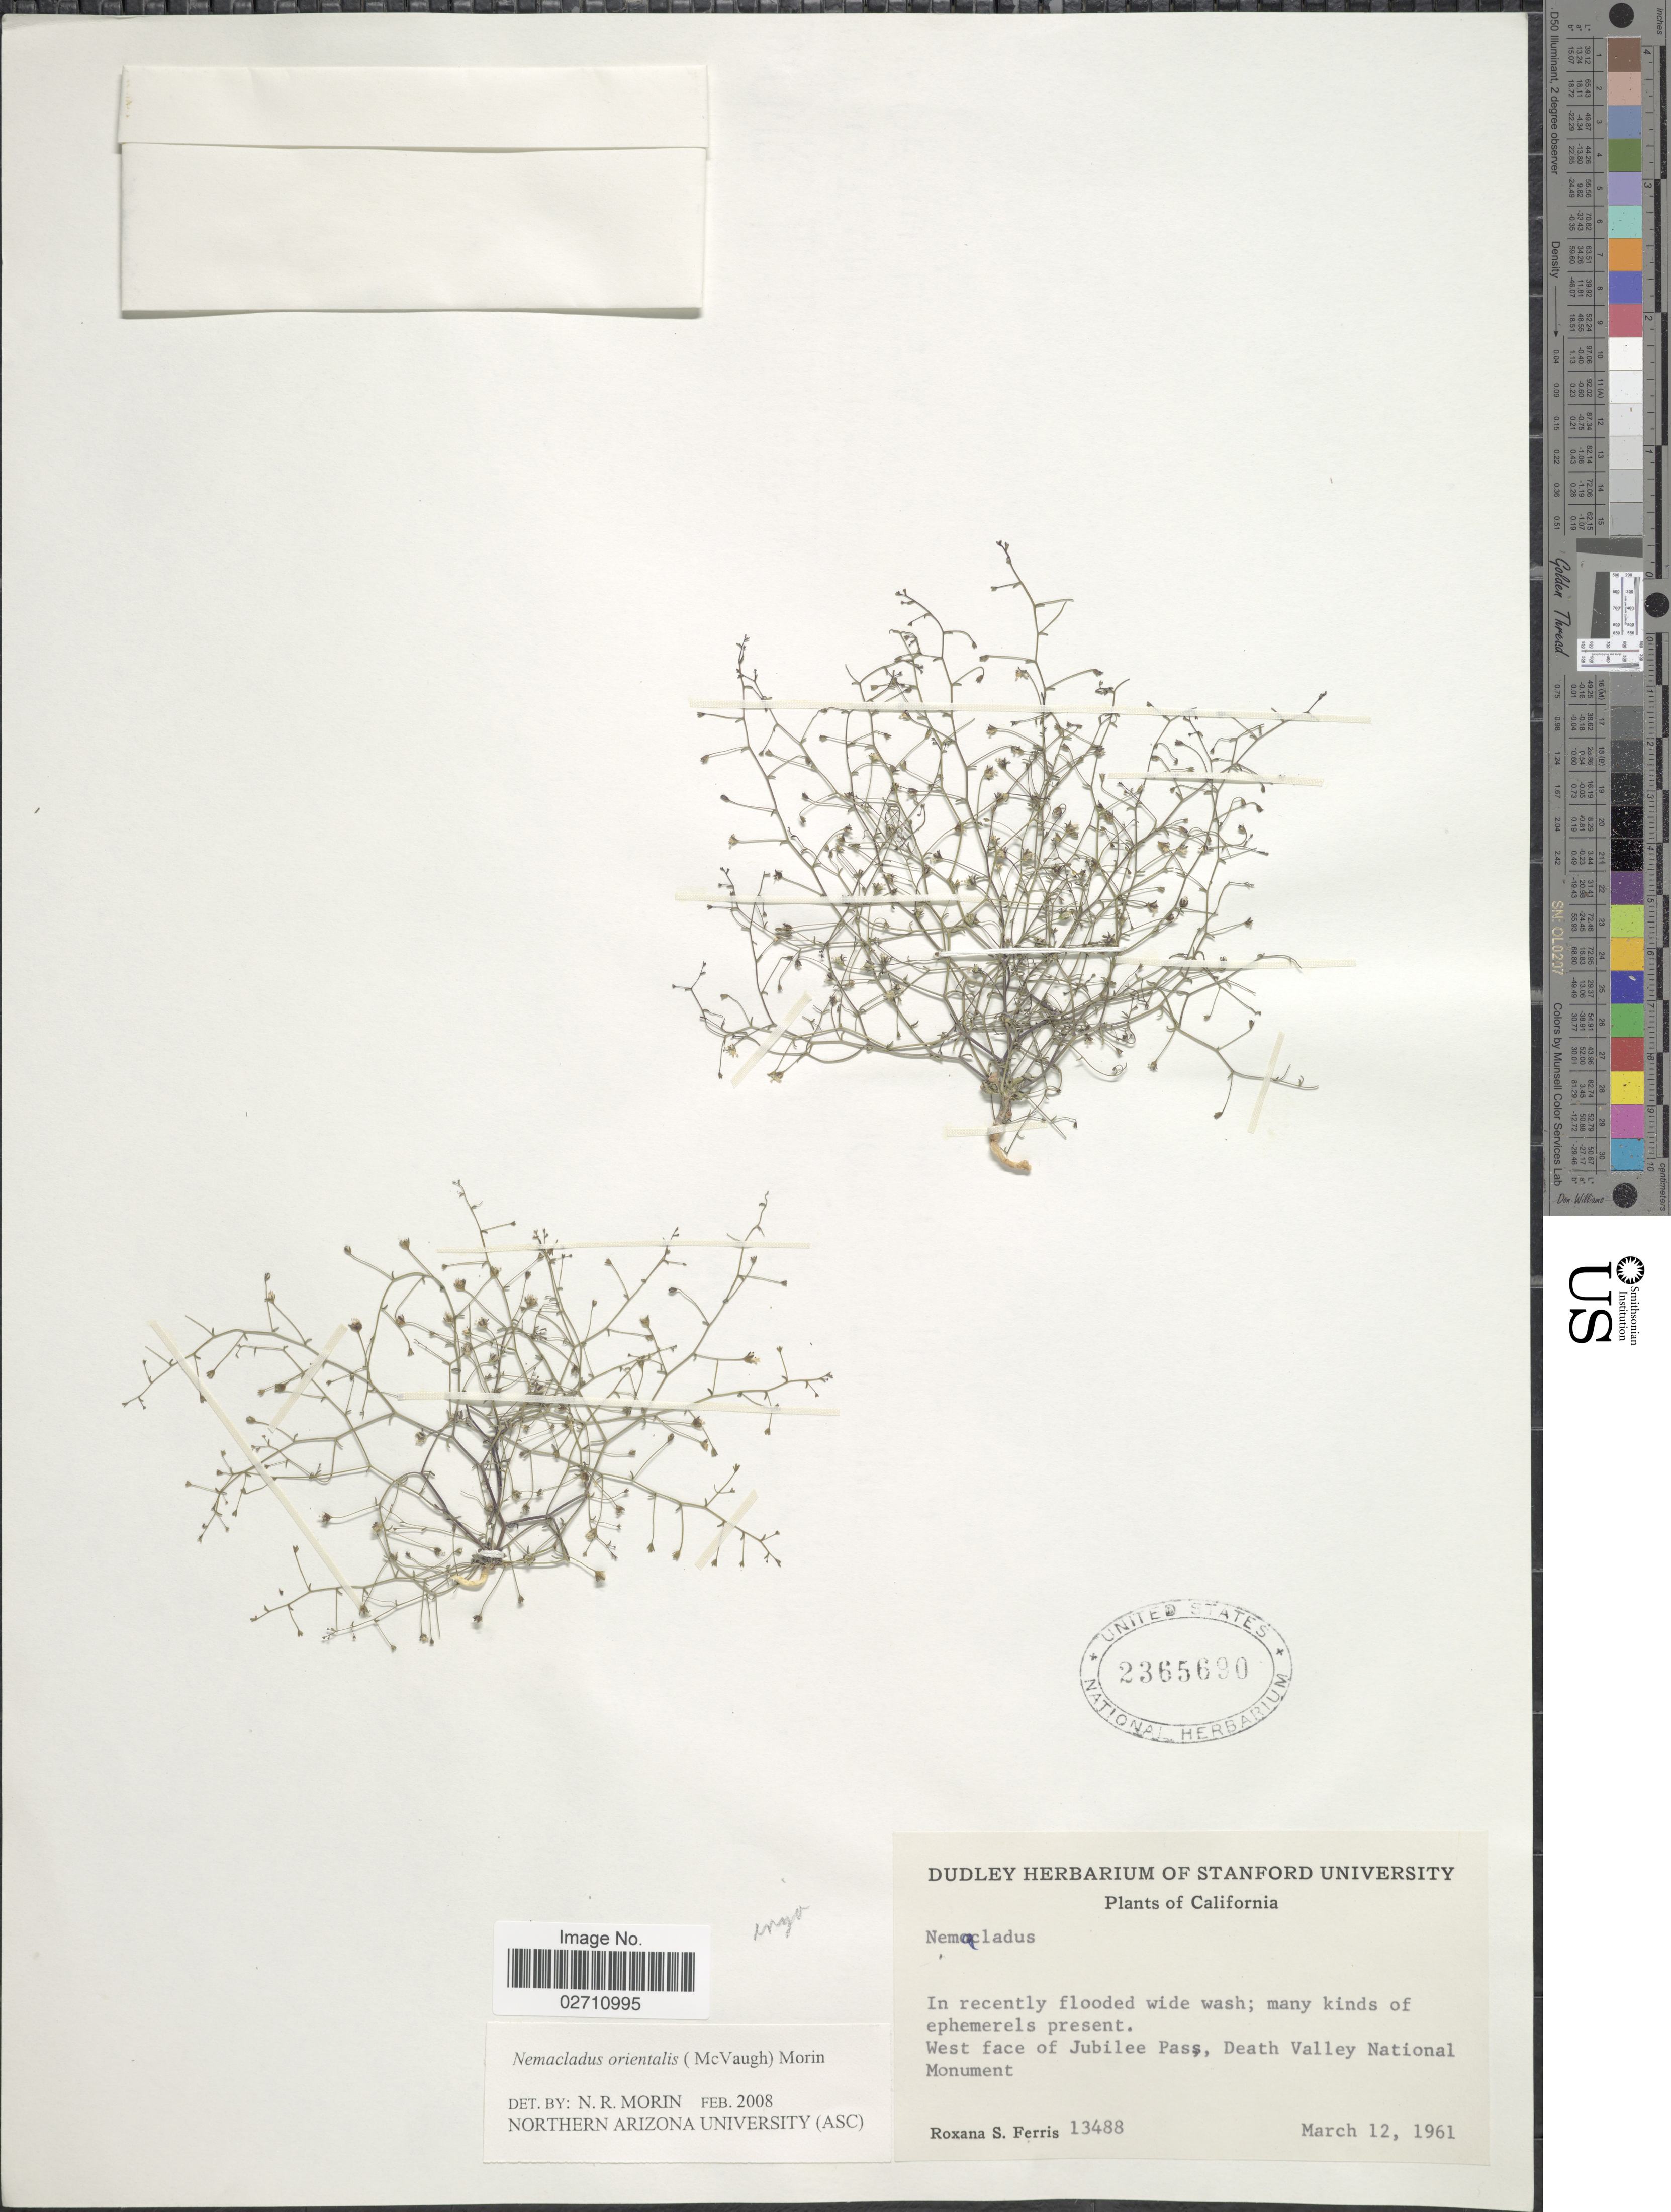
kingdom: Plantae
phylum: Tracheophyta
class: Magnoliopsida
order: Asterales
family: Campanulaceae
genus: Nemacladus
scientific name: Nemacladus orientalis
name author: (McVaugh) Morin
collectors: R. S. Ferris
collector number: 13488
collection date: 1961-03-12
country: United States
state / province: California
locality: West face of Jubilee Pass, Death Valley National Monument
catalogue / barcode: US 2365690